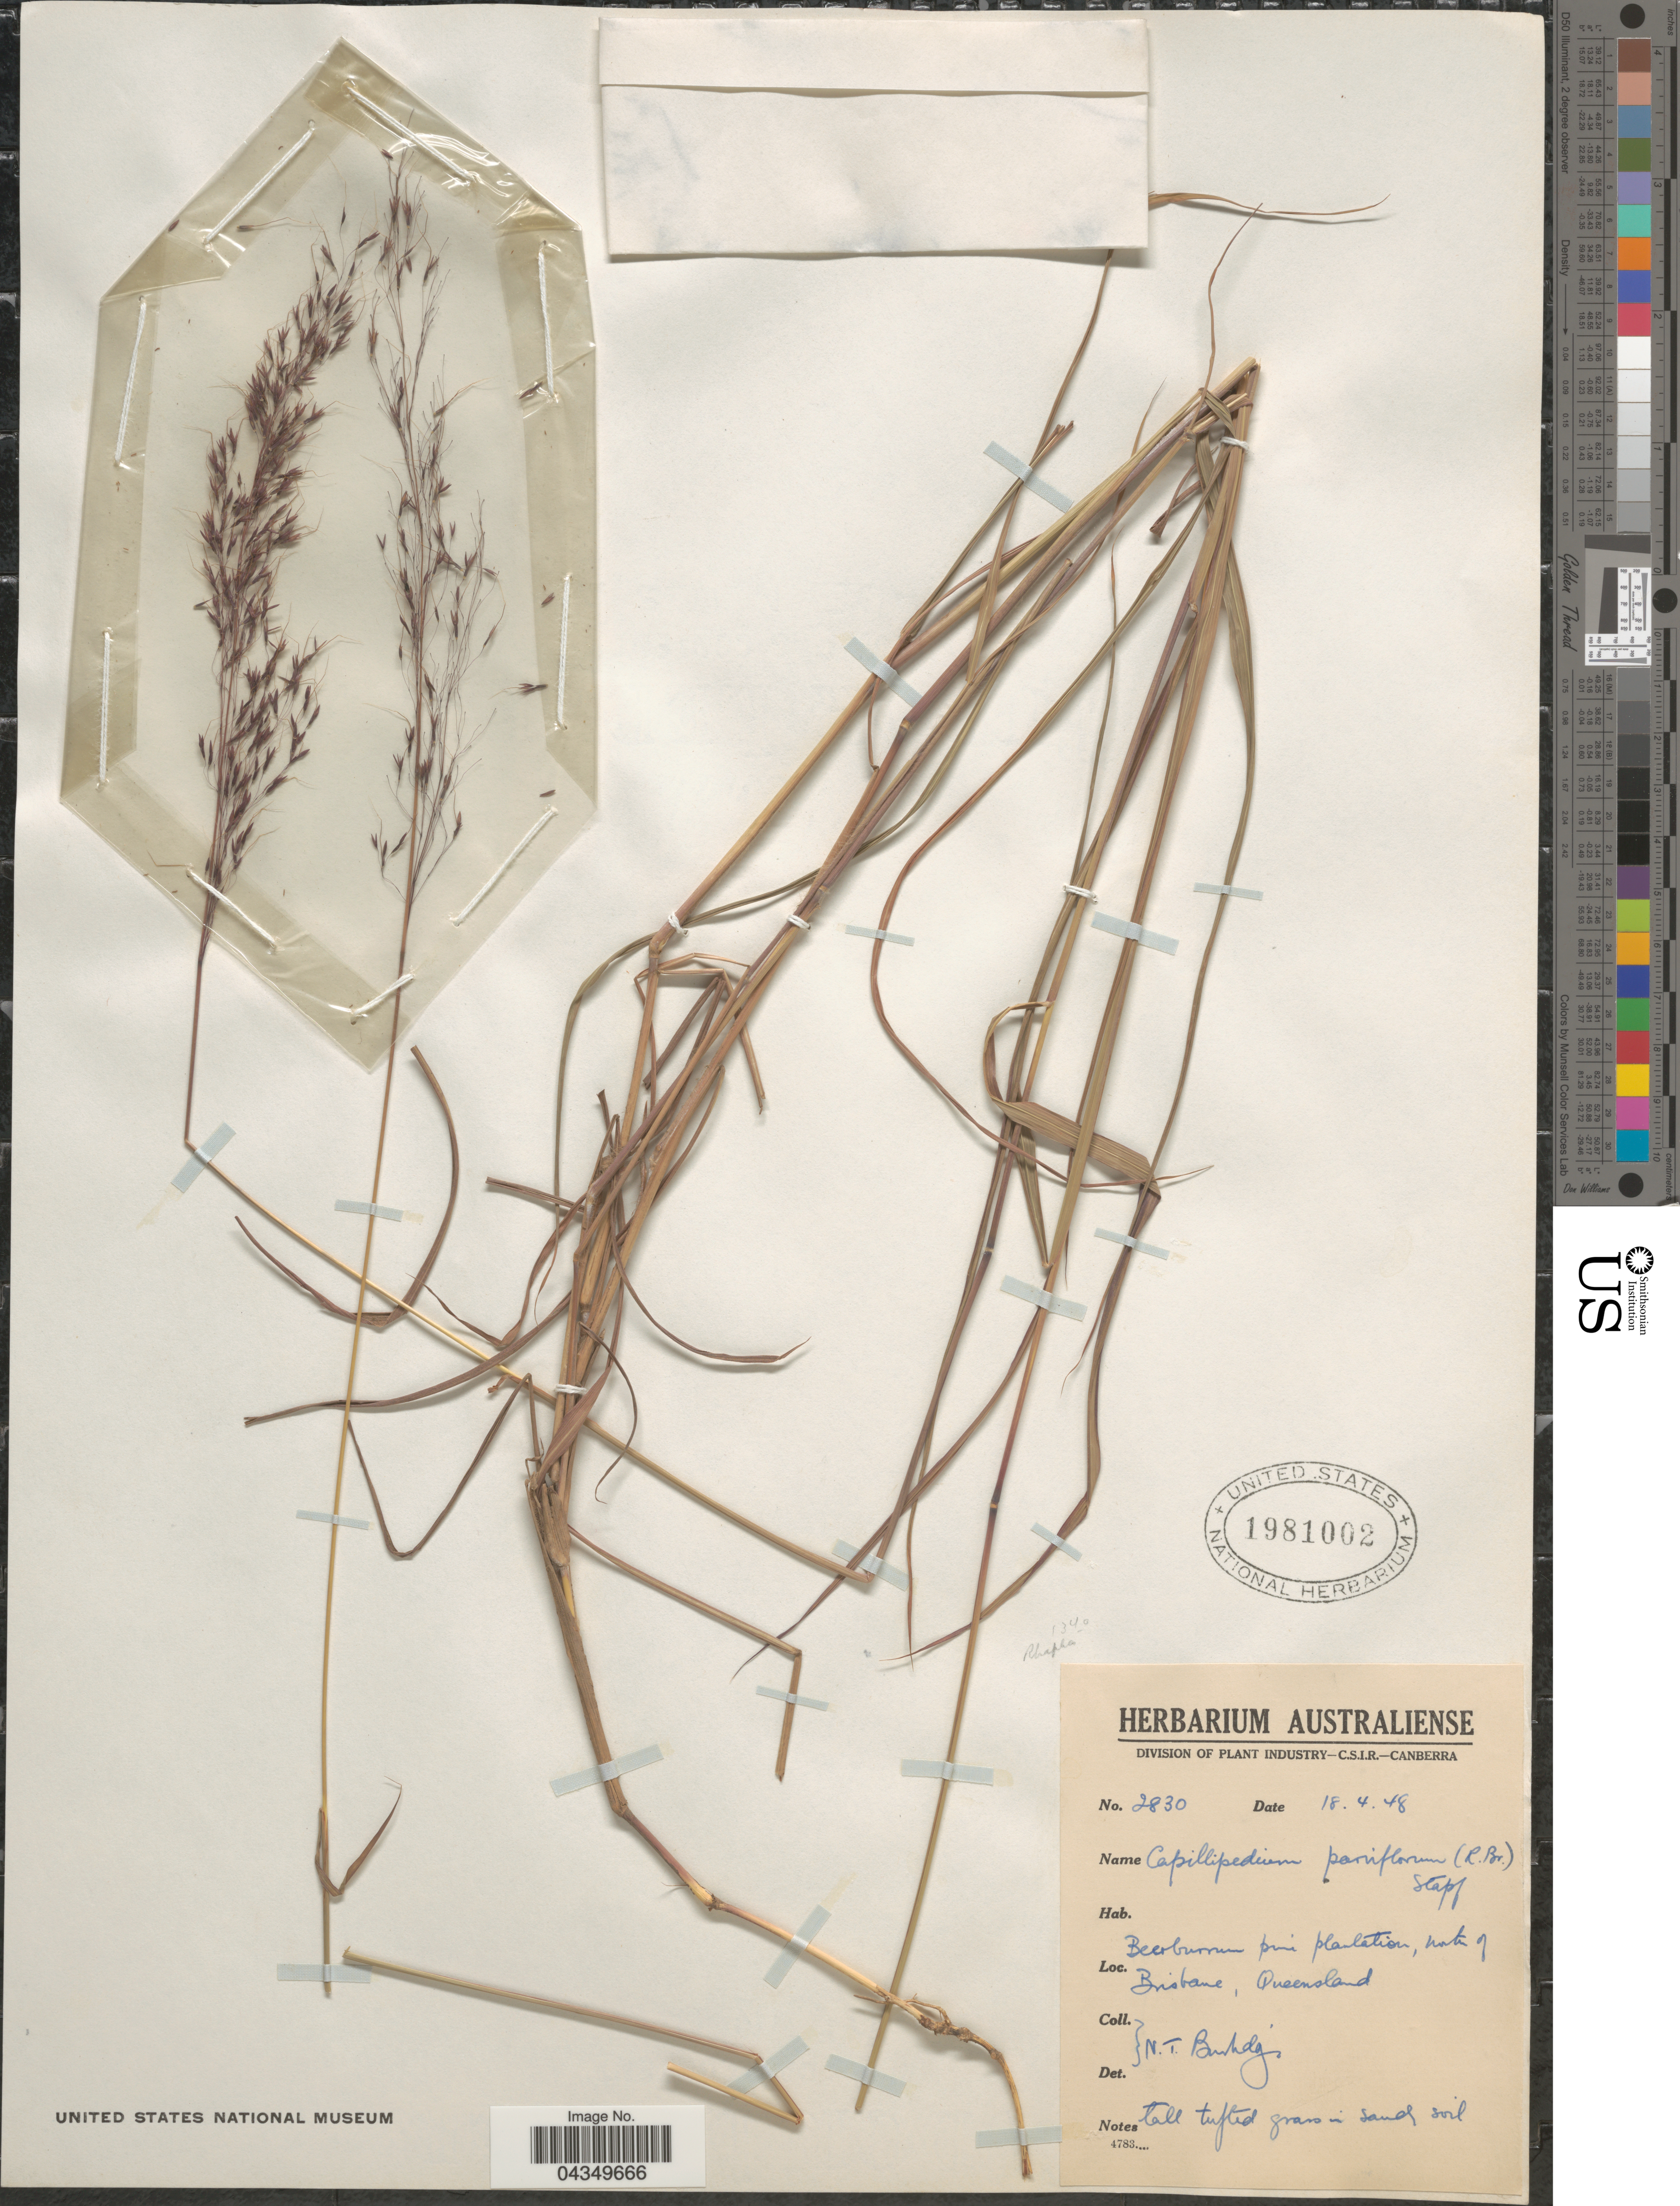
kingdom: Plantae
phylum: Tracheophyta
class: Liliopsida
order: Poales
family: Poaceae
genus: Capillipedium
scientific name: Capillipedium sp.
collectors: N. T. Burbidge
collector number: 2830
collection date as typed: Transcribed d/m/y: 18/4/48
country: Australia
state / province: Queensland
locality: North of Brisbane.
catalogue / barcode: US 1981002